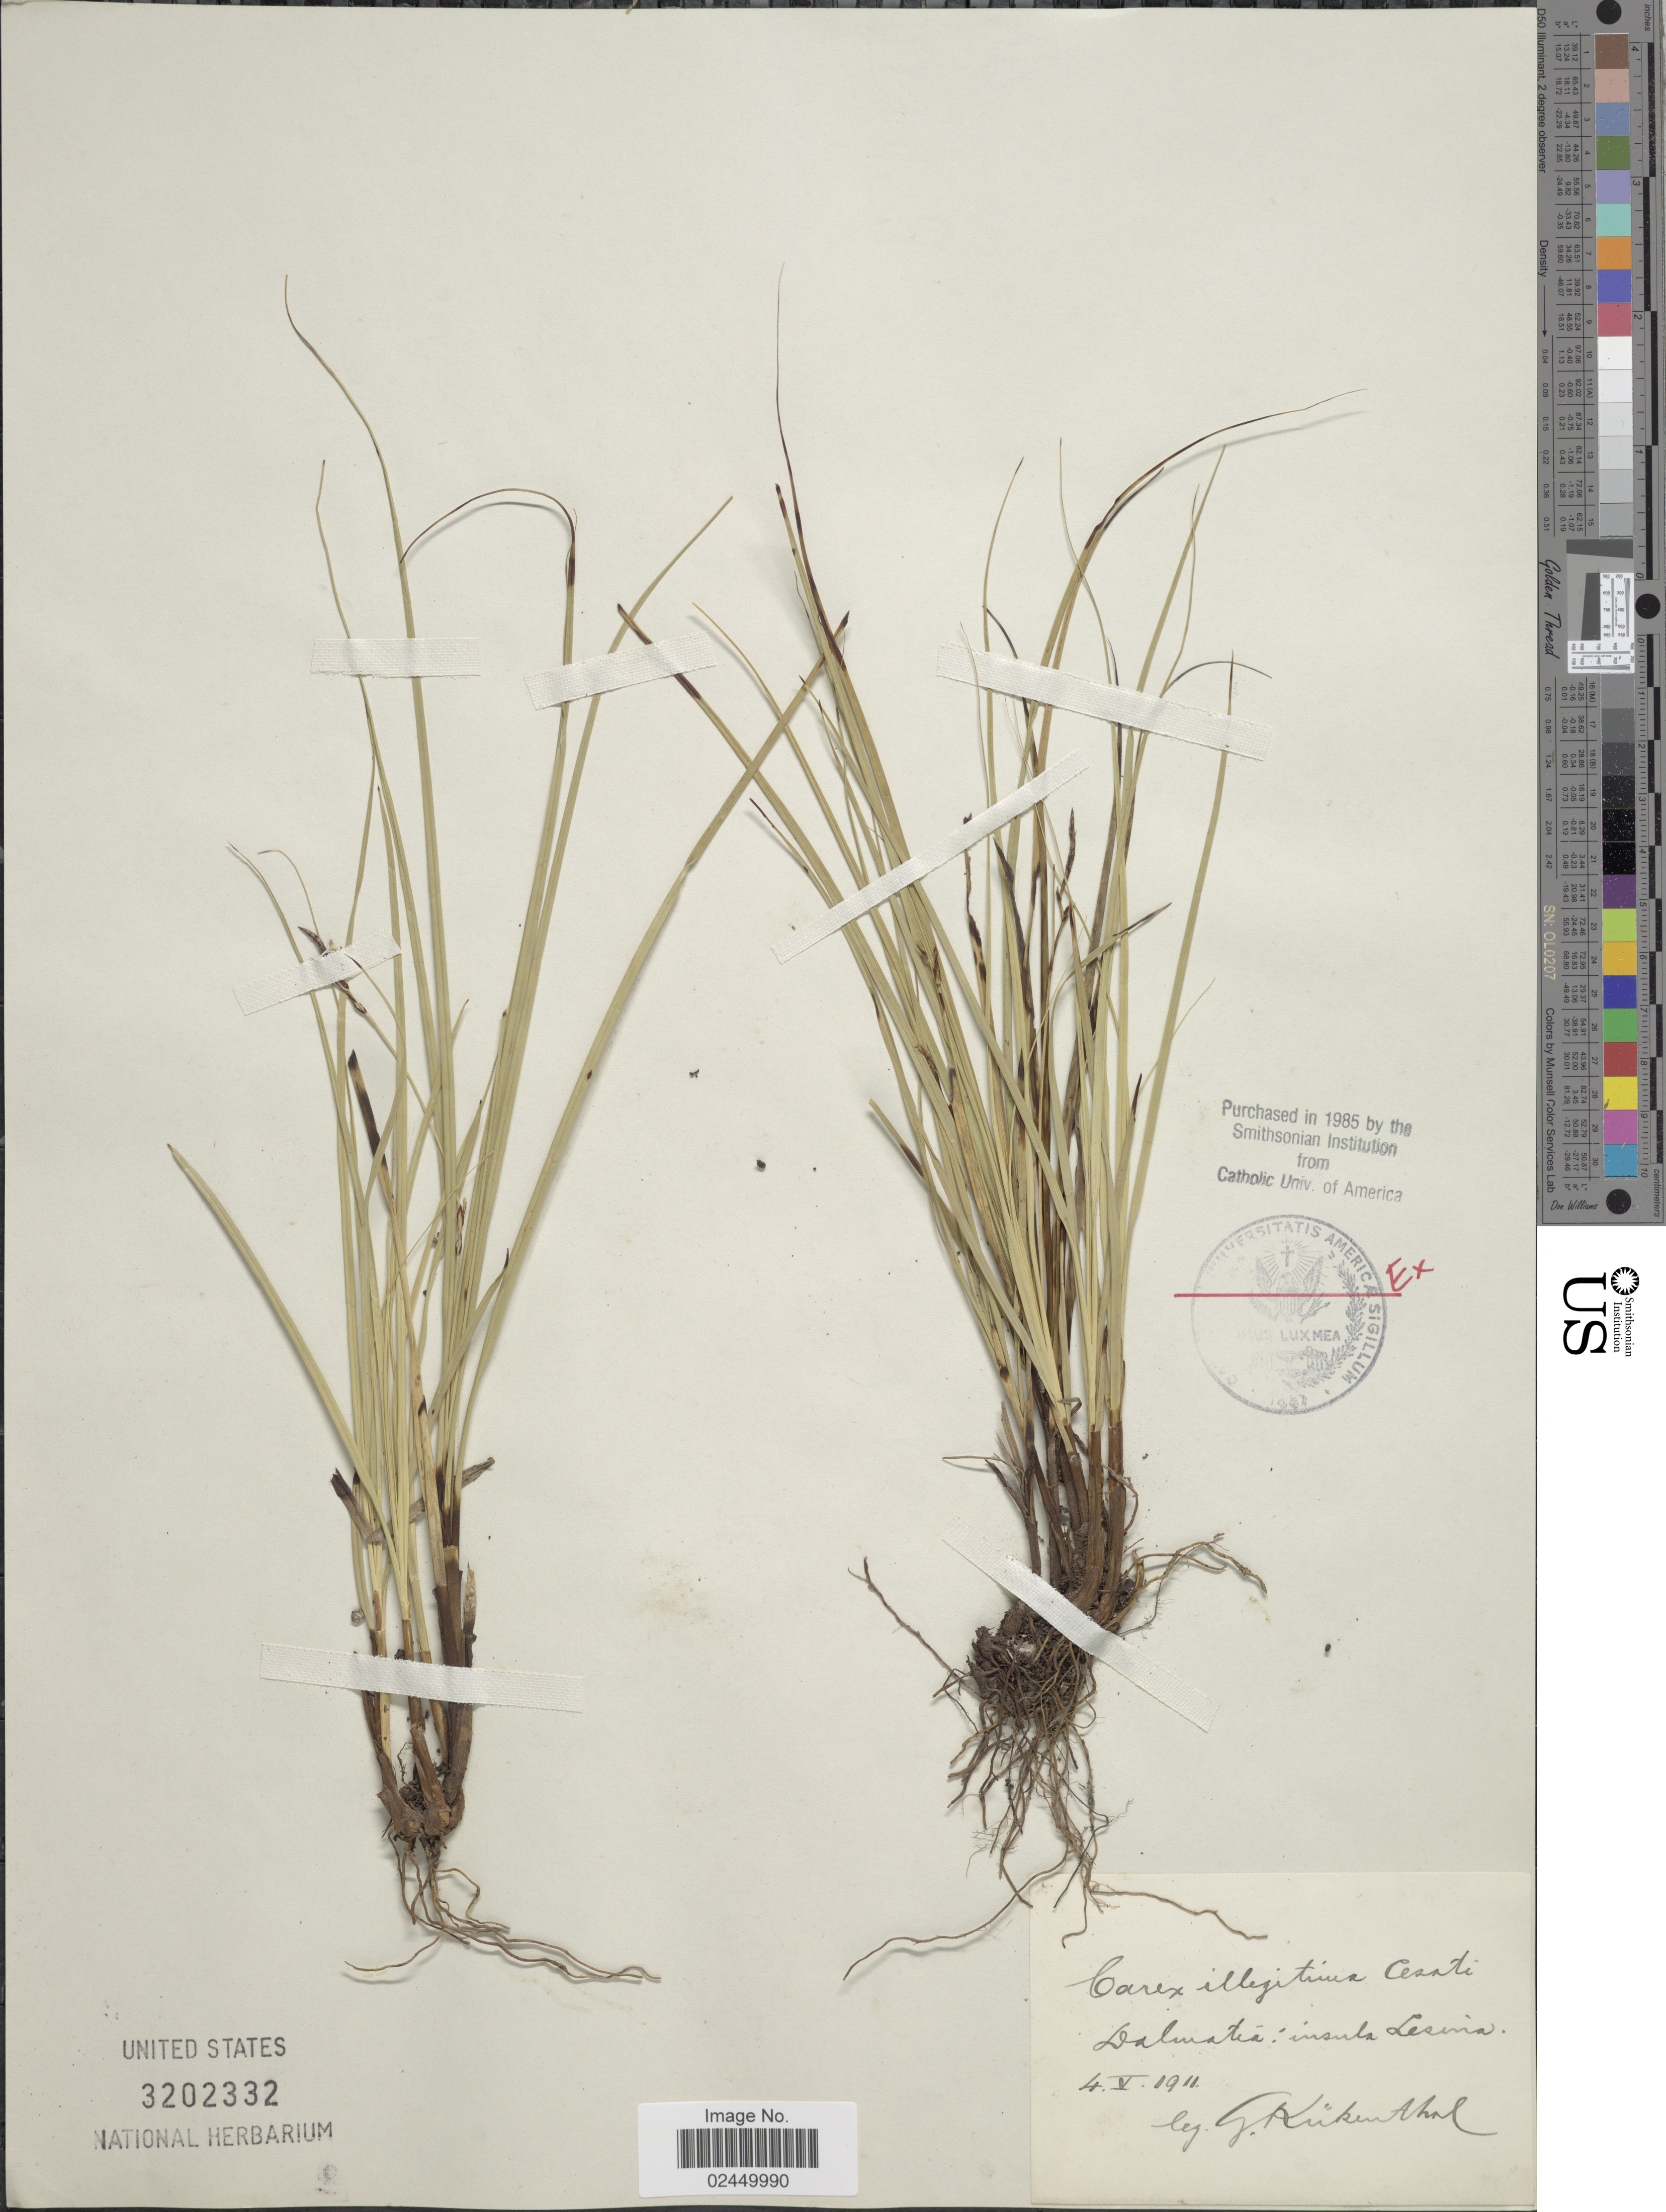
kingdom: Plantae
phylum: Tracheophyta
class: Liliopsida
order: Poales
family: Cyperaceae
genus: Carex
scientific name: Carex illegitima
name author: Ces.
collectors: G. Kükenthal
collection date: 1911-05-04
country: Croatia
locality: Dalmatia: insula Lesina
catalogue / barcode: US 3202332